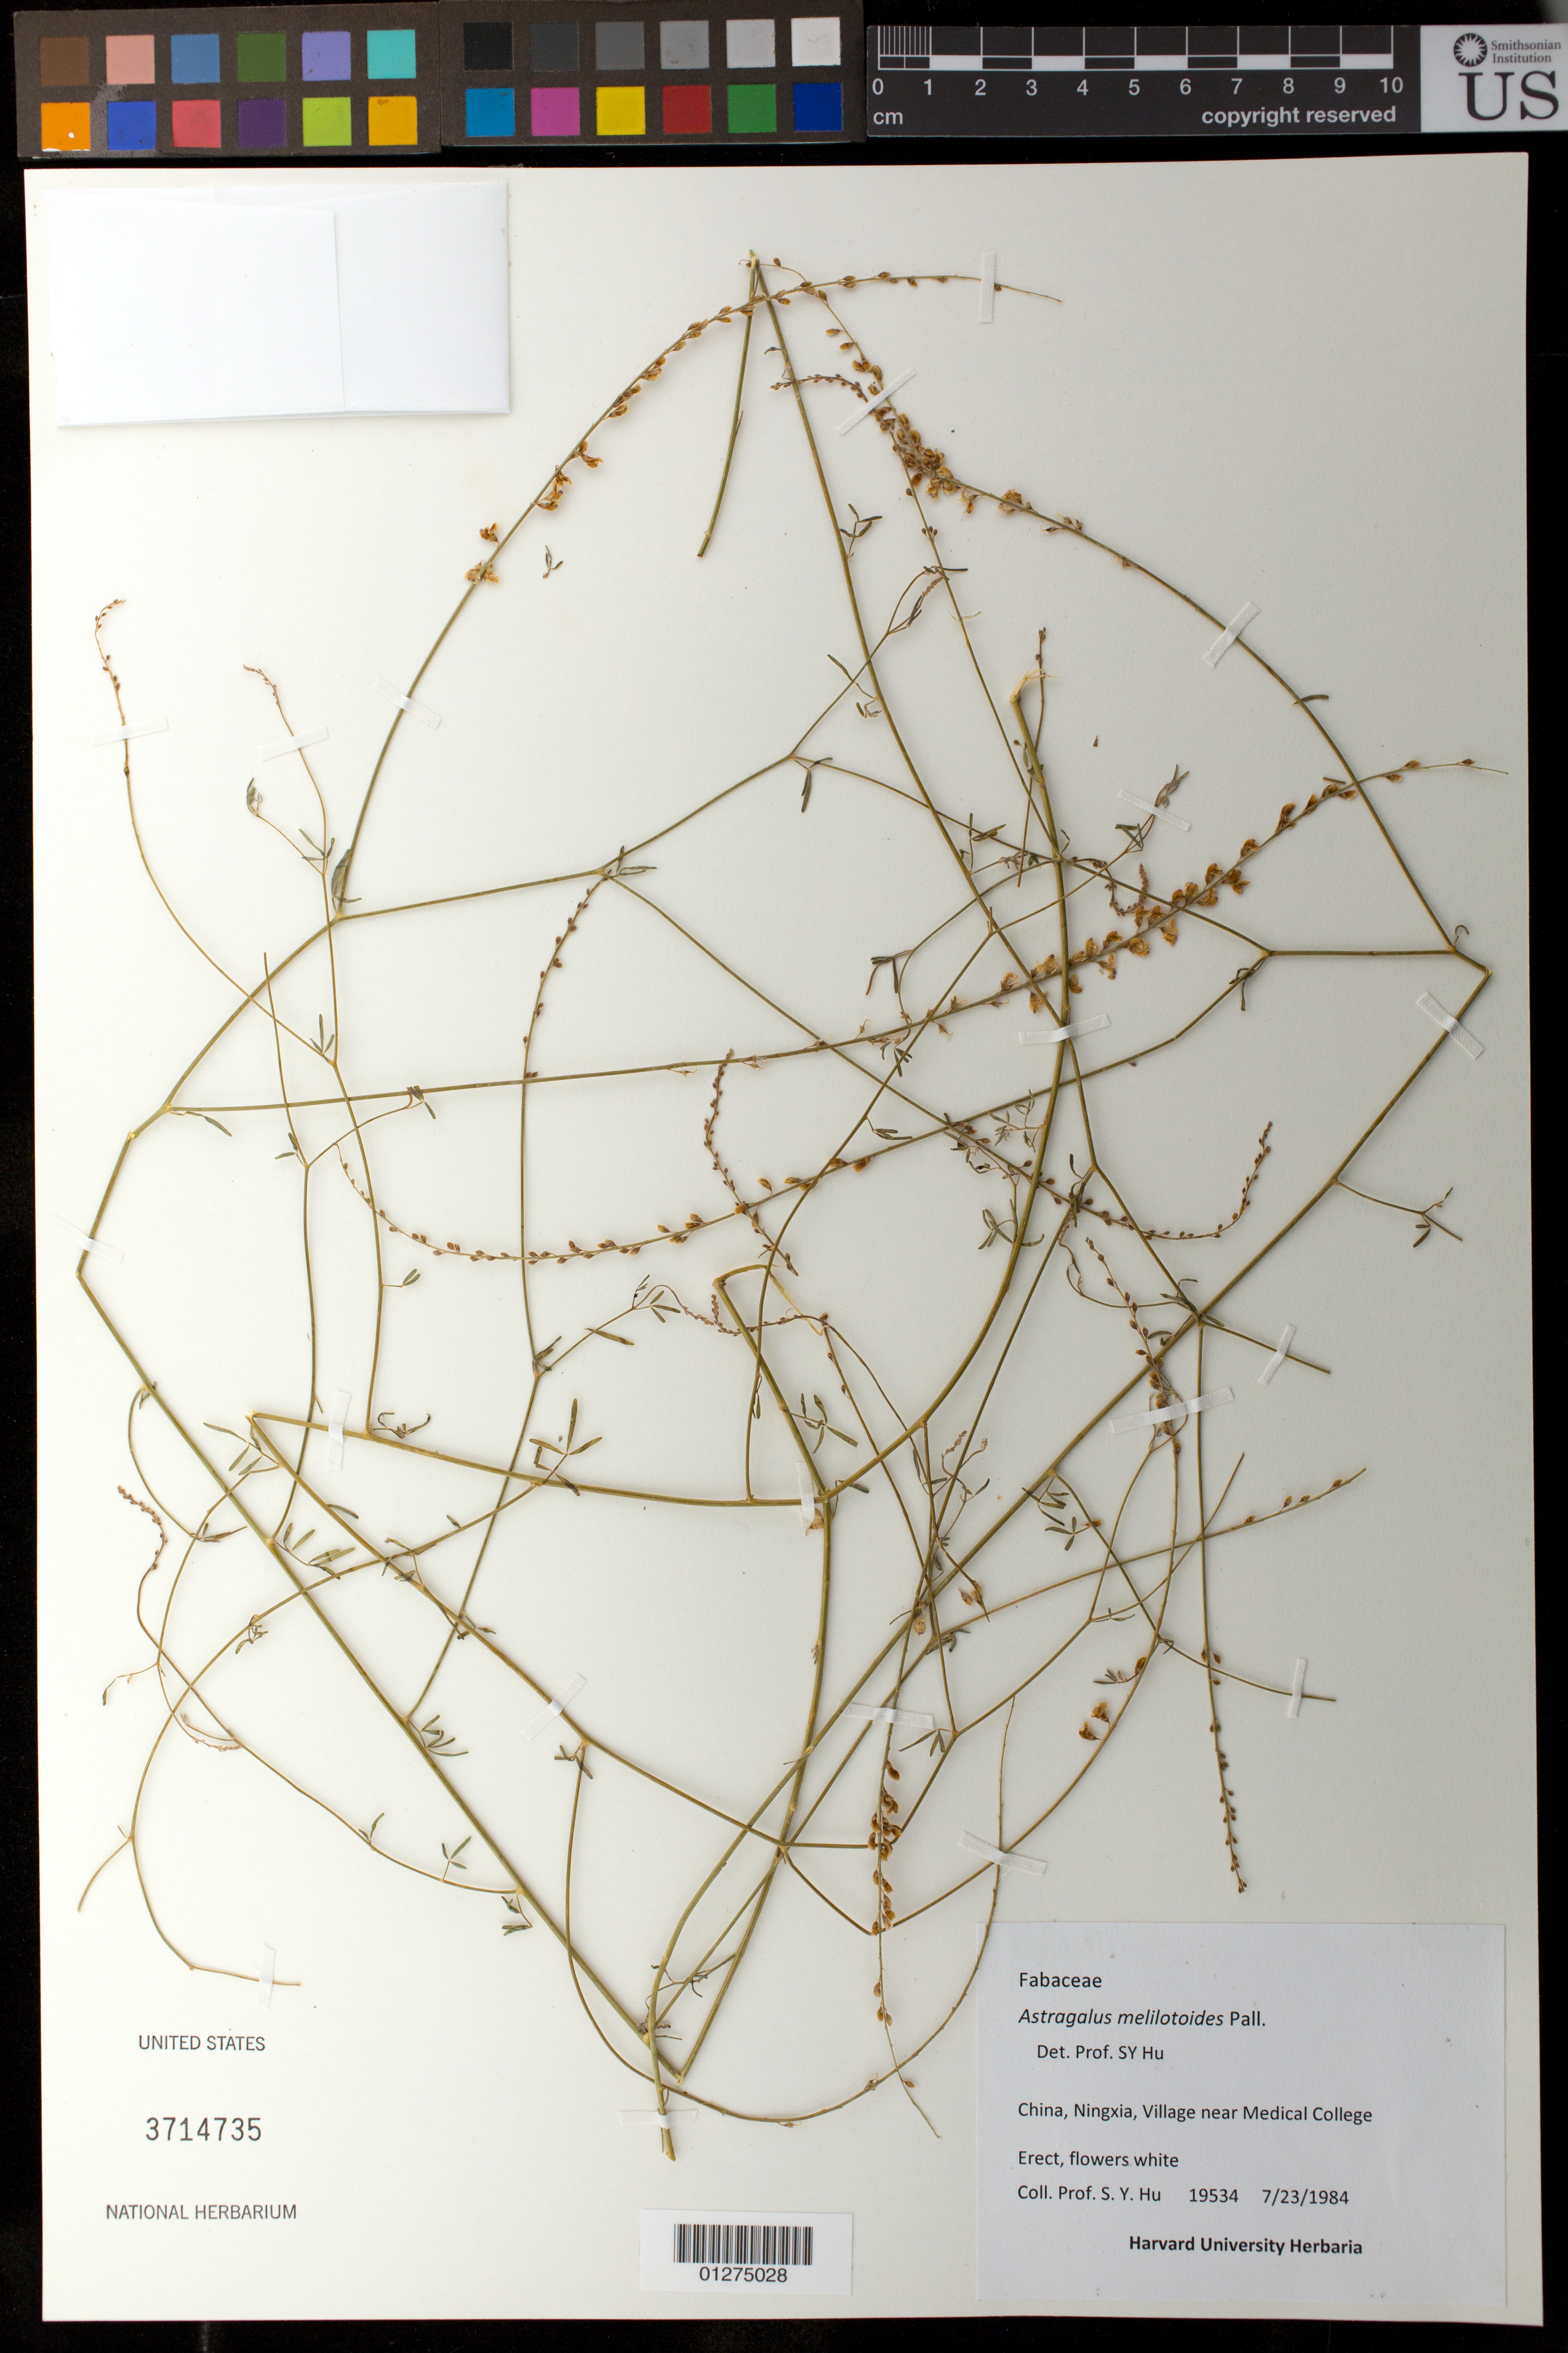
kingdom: Plantae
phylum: Tracheophyta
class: Magnoliopsida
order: Fabales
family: Fabaceae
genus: Astragalus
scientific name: Astragalus melilotoides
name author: Pall.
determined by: Hu, S. Y.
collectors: S. Y. Hu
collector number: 19534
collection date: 1984-07-23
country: China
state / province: Ningxia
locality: Village near Medical College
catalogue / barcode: US 3714735